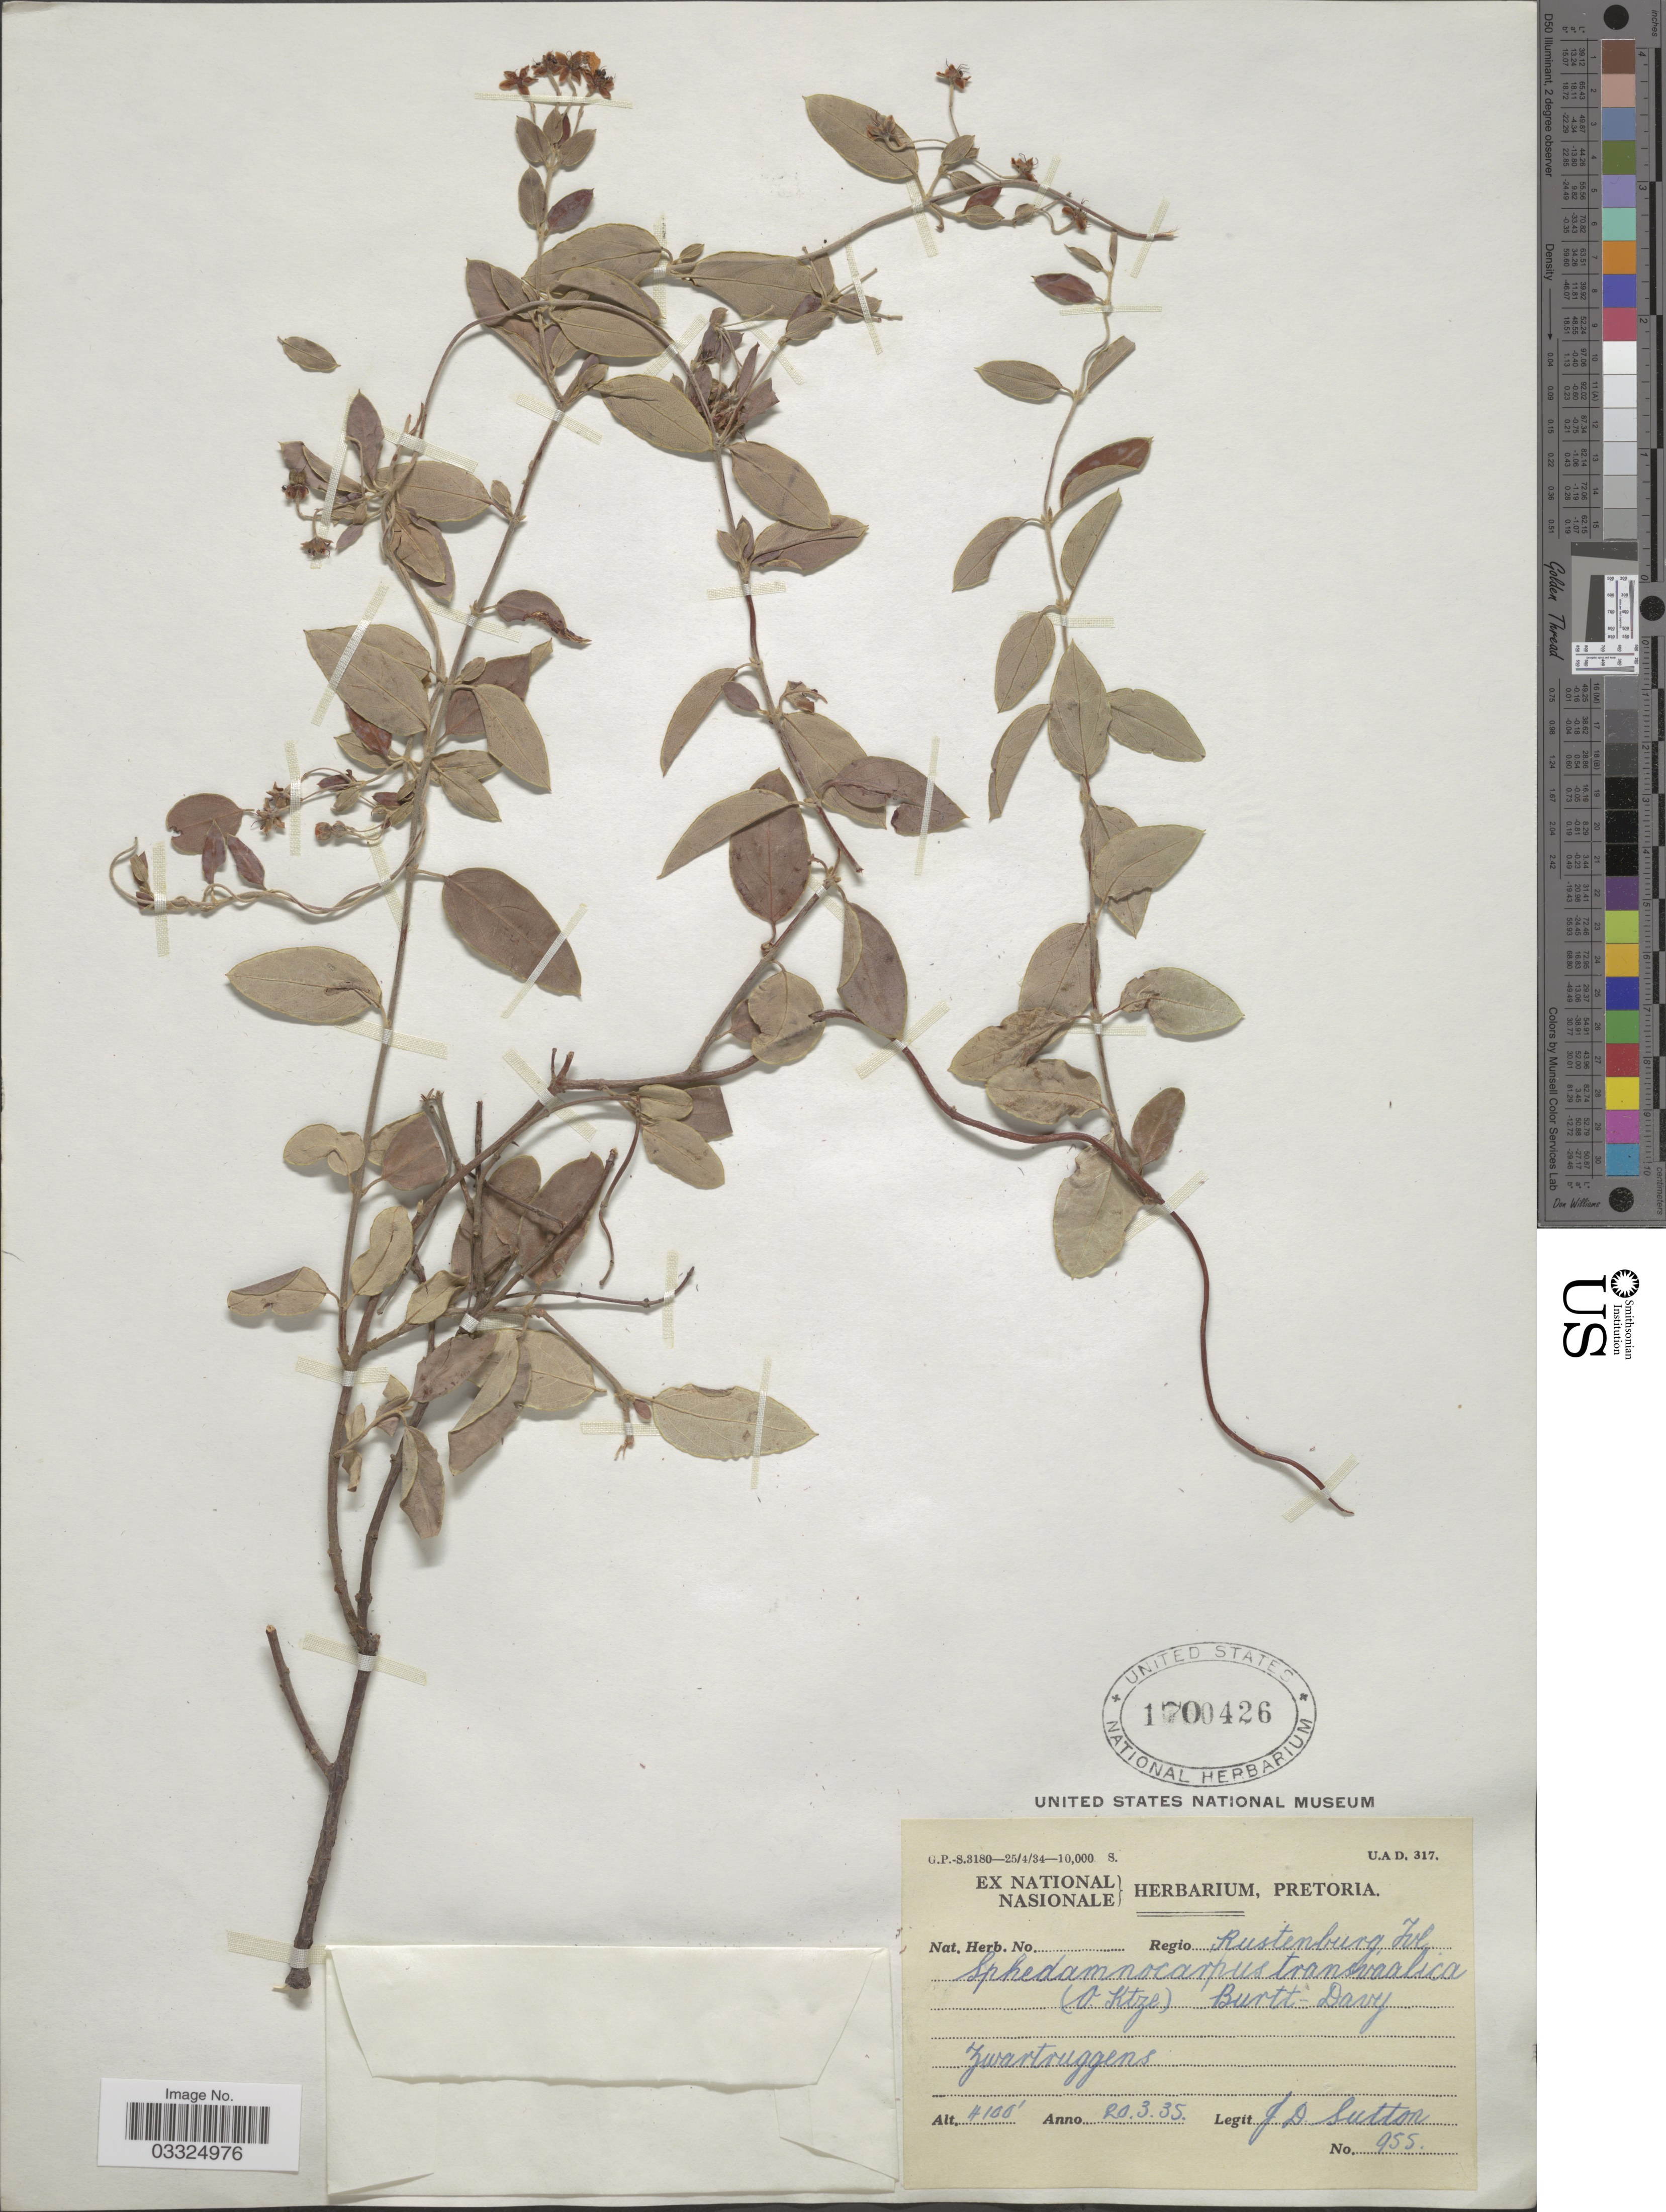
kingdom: Plantae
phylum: Tracheophyta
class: Magnoliopsida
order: Malpighiales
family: Malpighiaceae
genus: Sphedamnocarpus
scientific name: Sphedamnocarpus transvalicus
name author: Burtt Davy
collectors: J. Sutton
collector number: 955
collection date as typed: Transcribed d/m/y: 20/3/35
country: South Africa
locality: Regio Rustenburg, Tvl. Zwartruggens.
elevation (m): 1250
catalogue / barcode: US 1700426